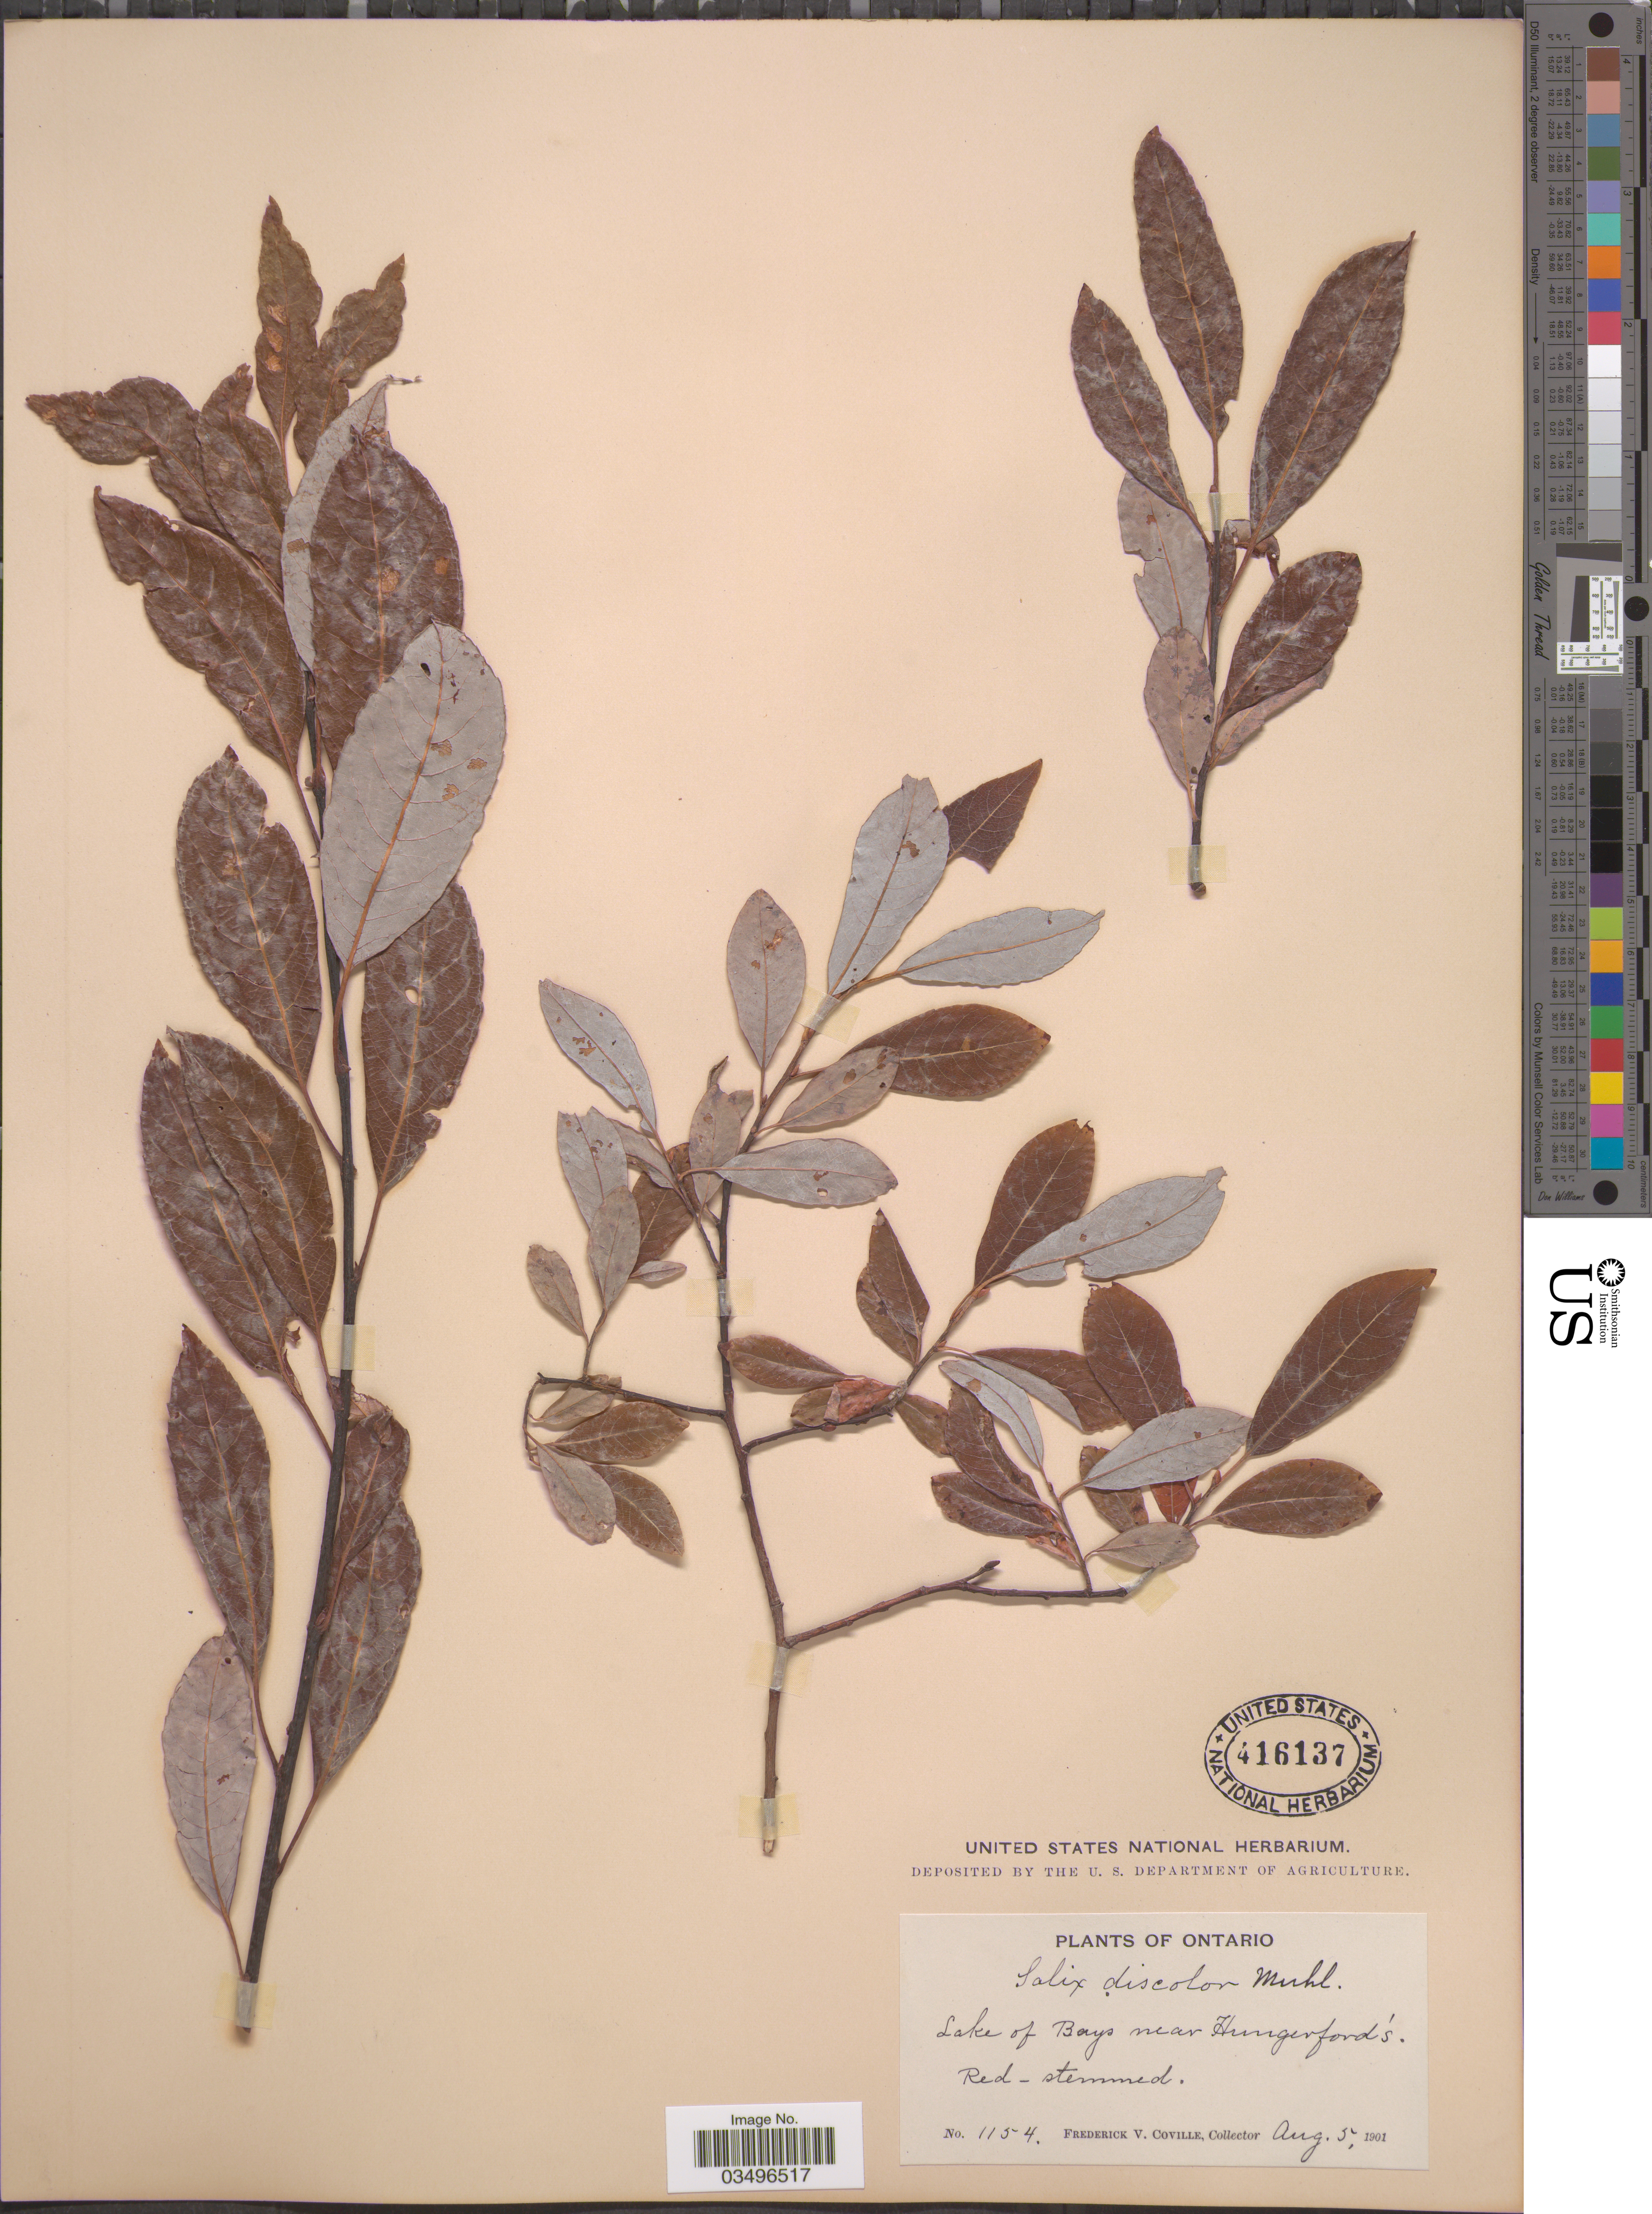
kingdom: Plantae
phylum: Tracheophyta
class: Magnoliopsida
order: Malpighiales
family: Salicaceae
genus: Salix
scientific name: Salix discolor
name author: Muhl.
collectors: F. V. Coville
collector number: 1154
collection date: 1901-08-05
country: Canada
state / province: Ontario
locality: Lake of Bays near Hungerford's. Red-stemmed.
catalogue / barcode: US 416137